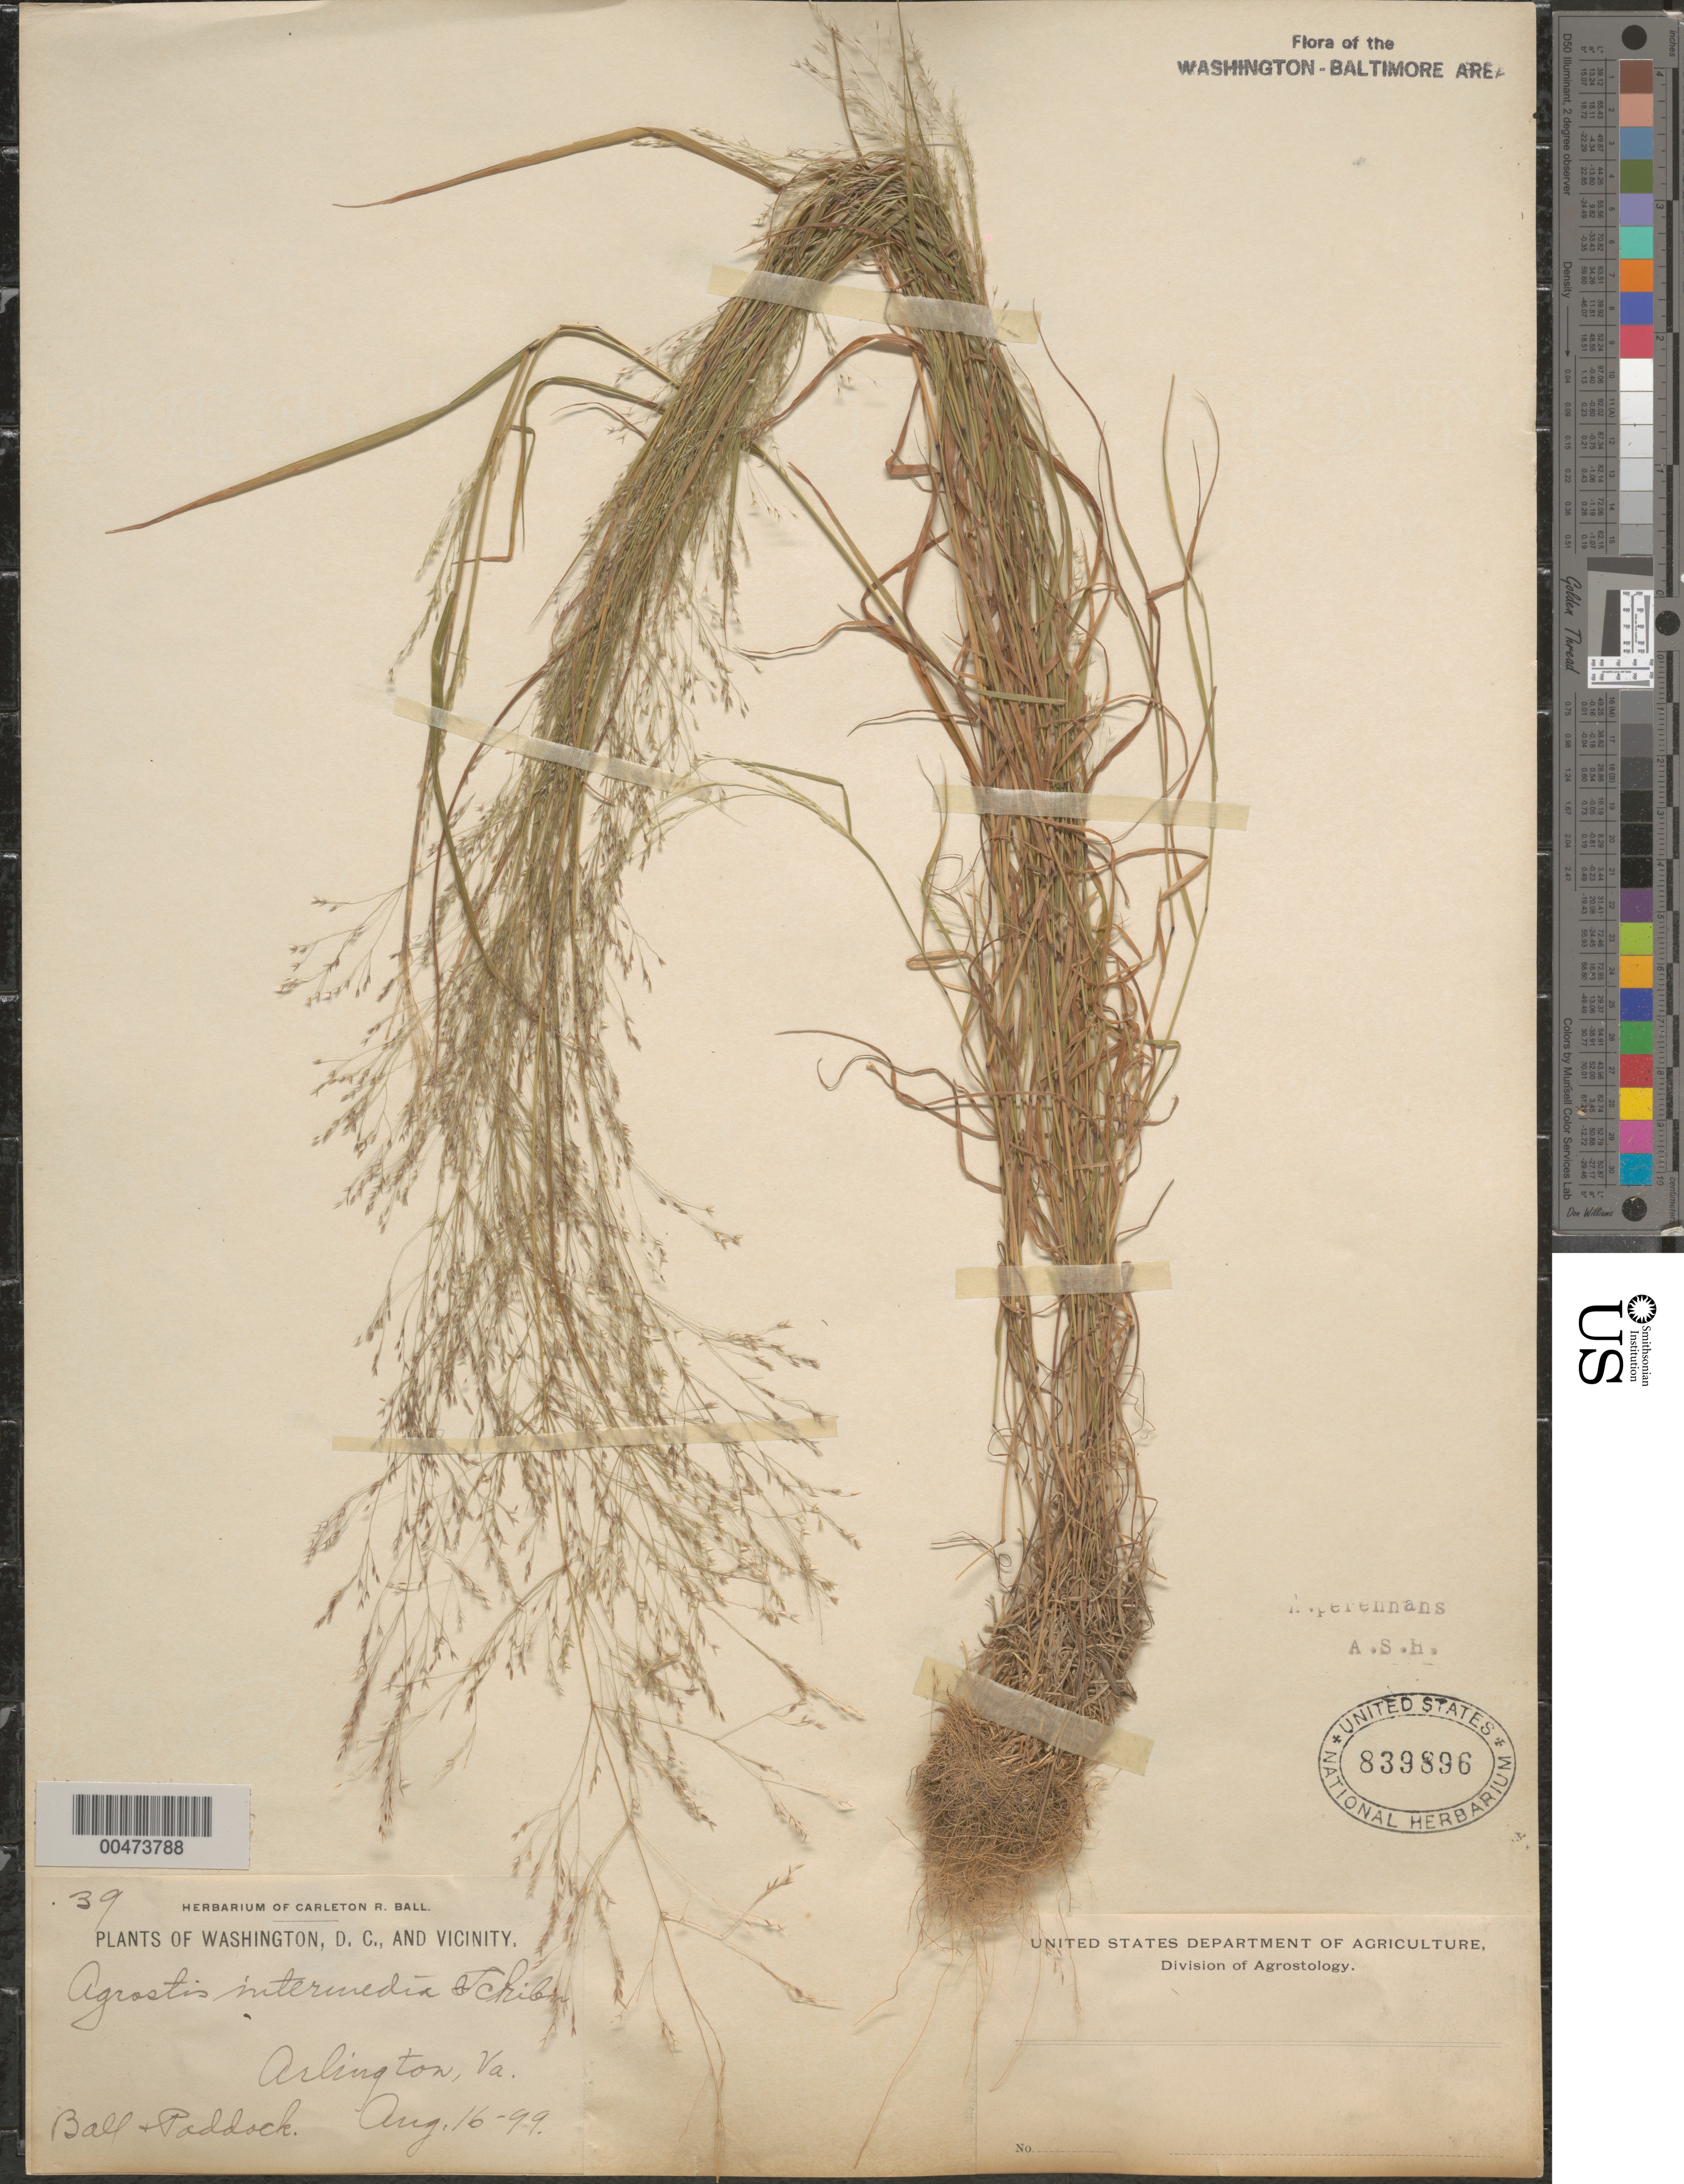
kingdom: Plantae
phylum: Tracheophyta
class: Liliopsida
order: Poales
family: Poaceae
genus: Agrostis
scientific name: Agrostis perennans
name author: (Walter) Tuck.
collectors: C. R. Ball & -. Paddock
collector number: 39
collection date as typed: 16 Aug 1899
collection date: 1899-08-16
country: United States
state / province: Virginia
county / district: Arlington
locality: Arlington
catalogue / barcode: US 839896